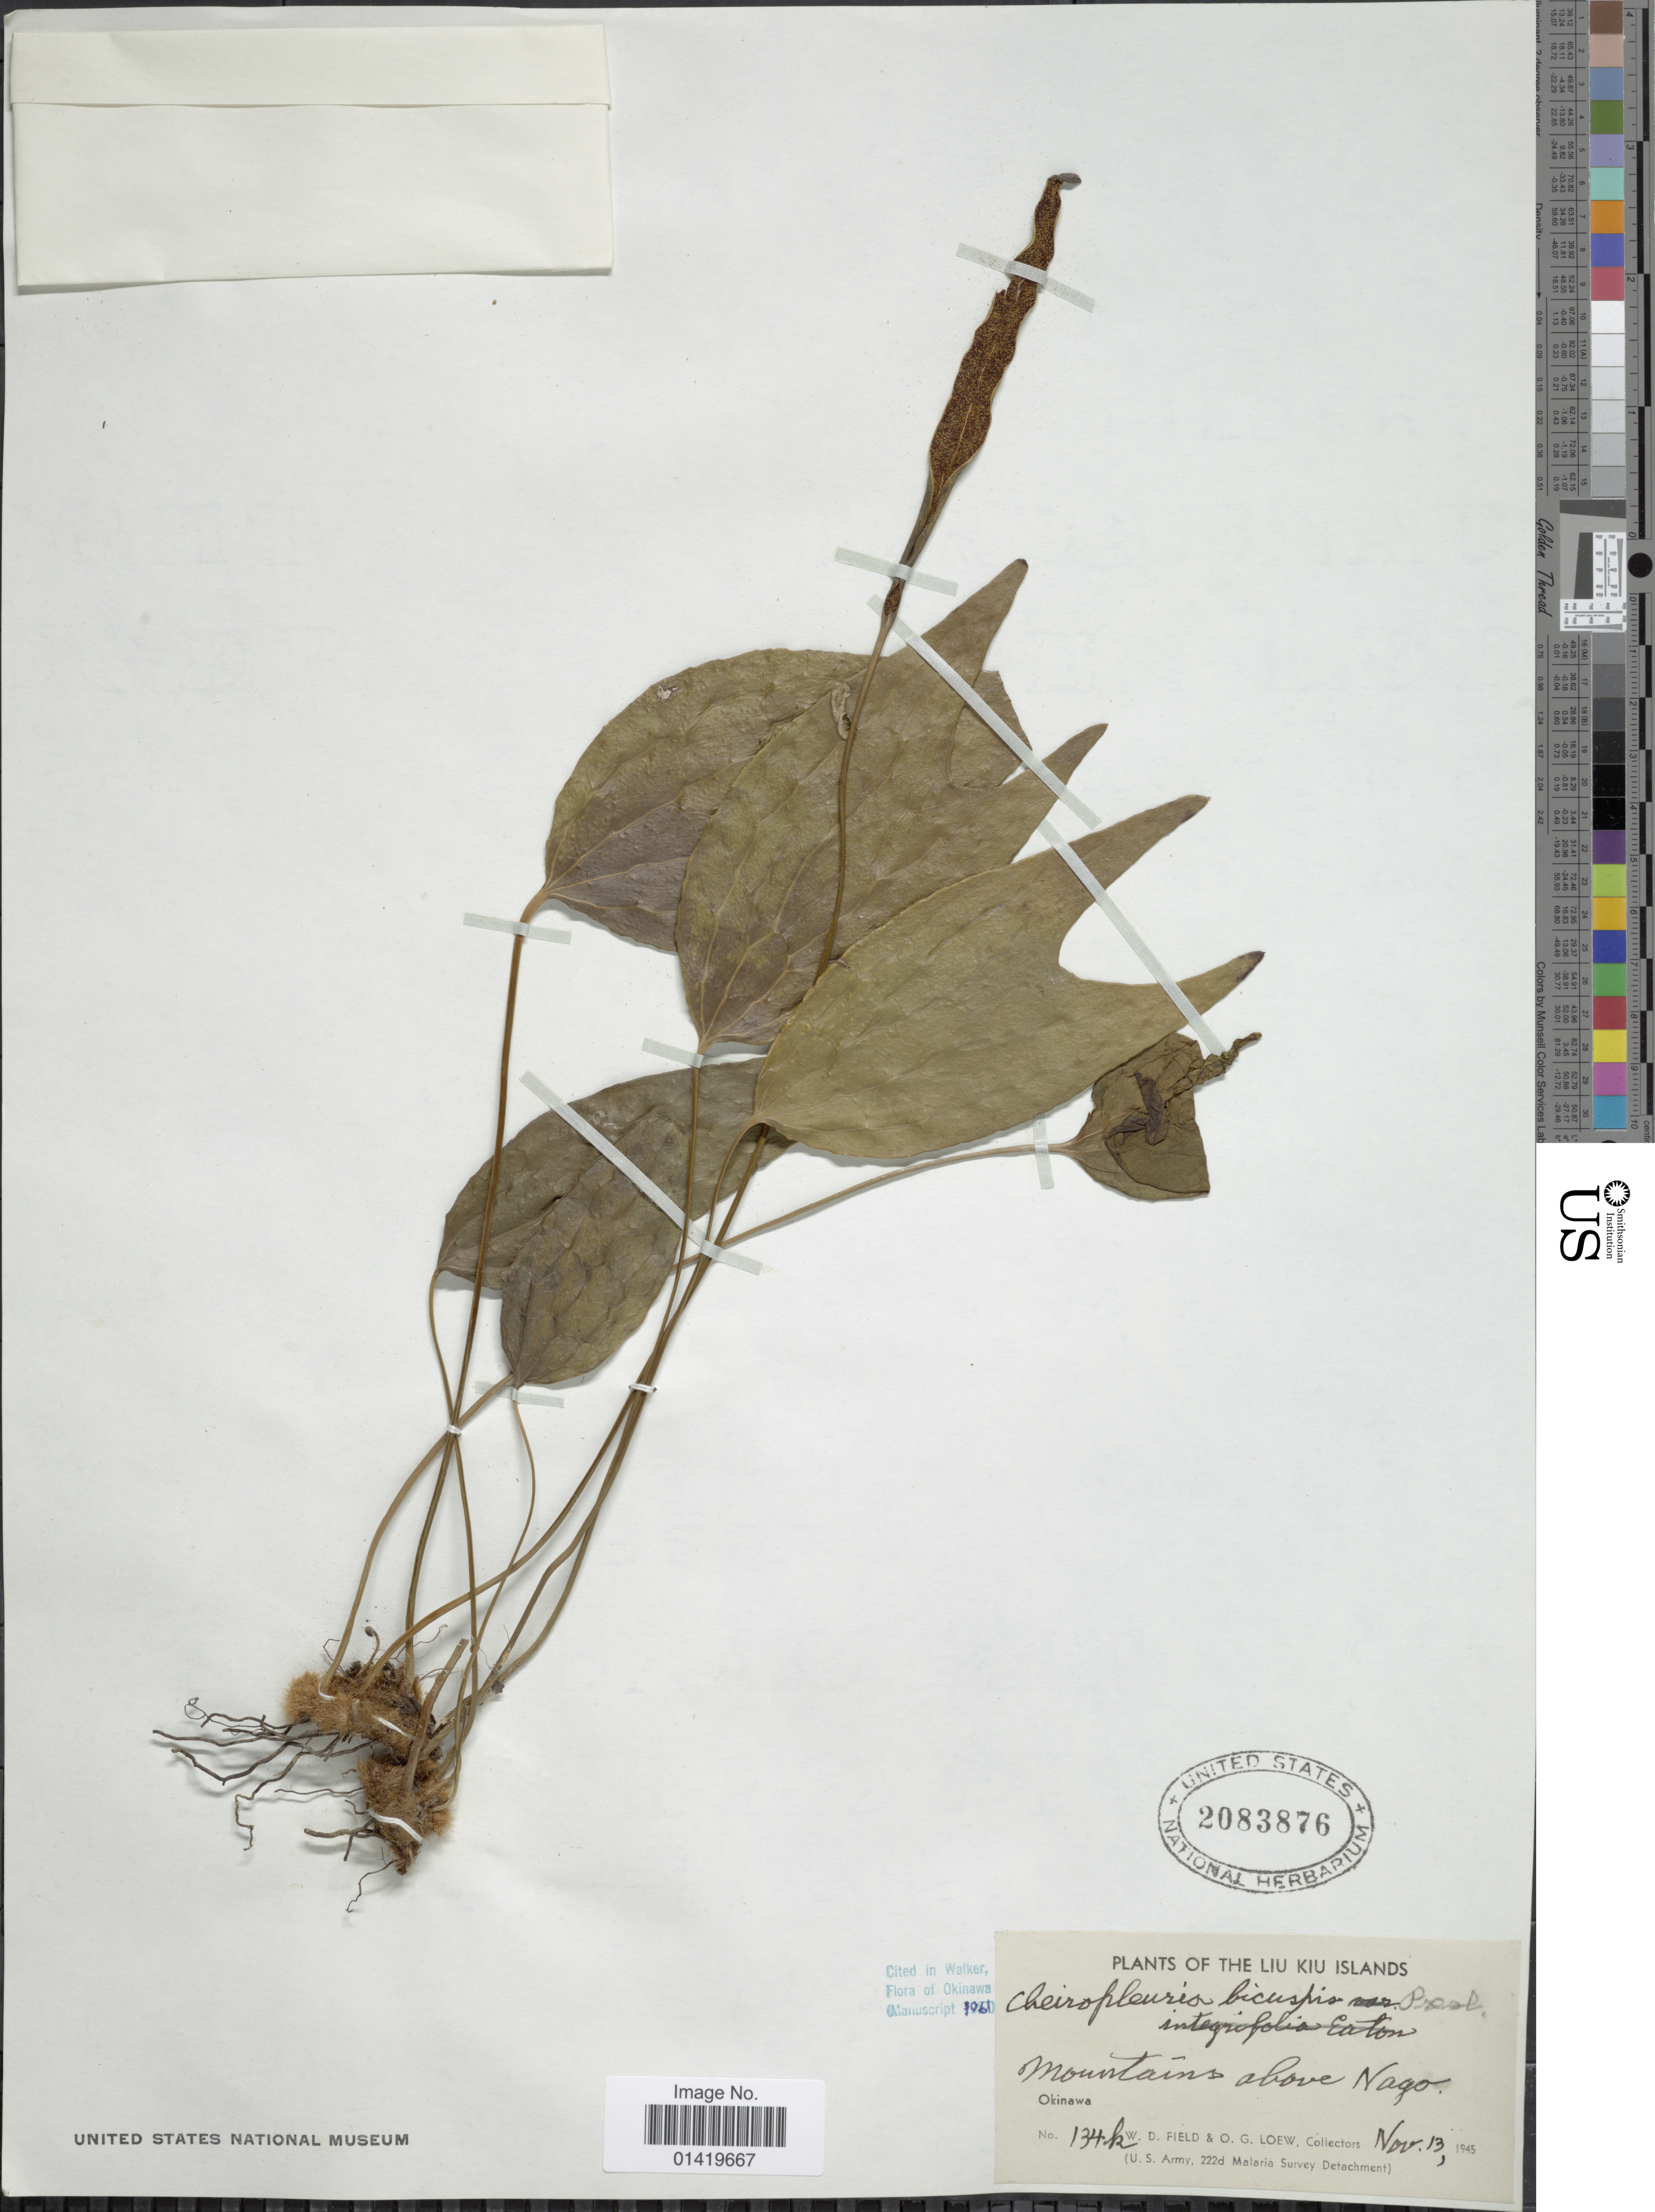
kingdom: Plantae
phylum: Tracheophyta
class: Polypodiopsida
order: Gleicheniales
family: Dipteridaceae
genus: Cheiropleuria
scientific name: Cheiropleuria bicuspis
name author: (Blume) C. Presl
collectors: W. D. Field & O. G. Loew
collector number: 134k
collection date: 1945-11-13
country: Japan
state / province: Okinawa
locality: The Liu Kiu Islands, mountains above Nago, Okinawa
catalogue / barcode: US 2083876